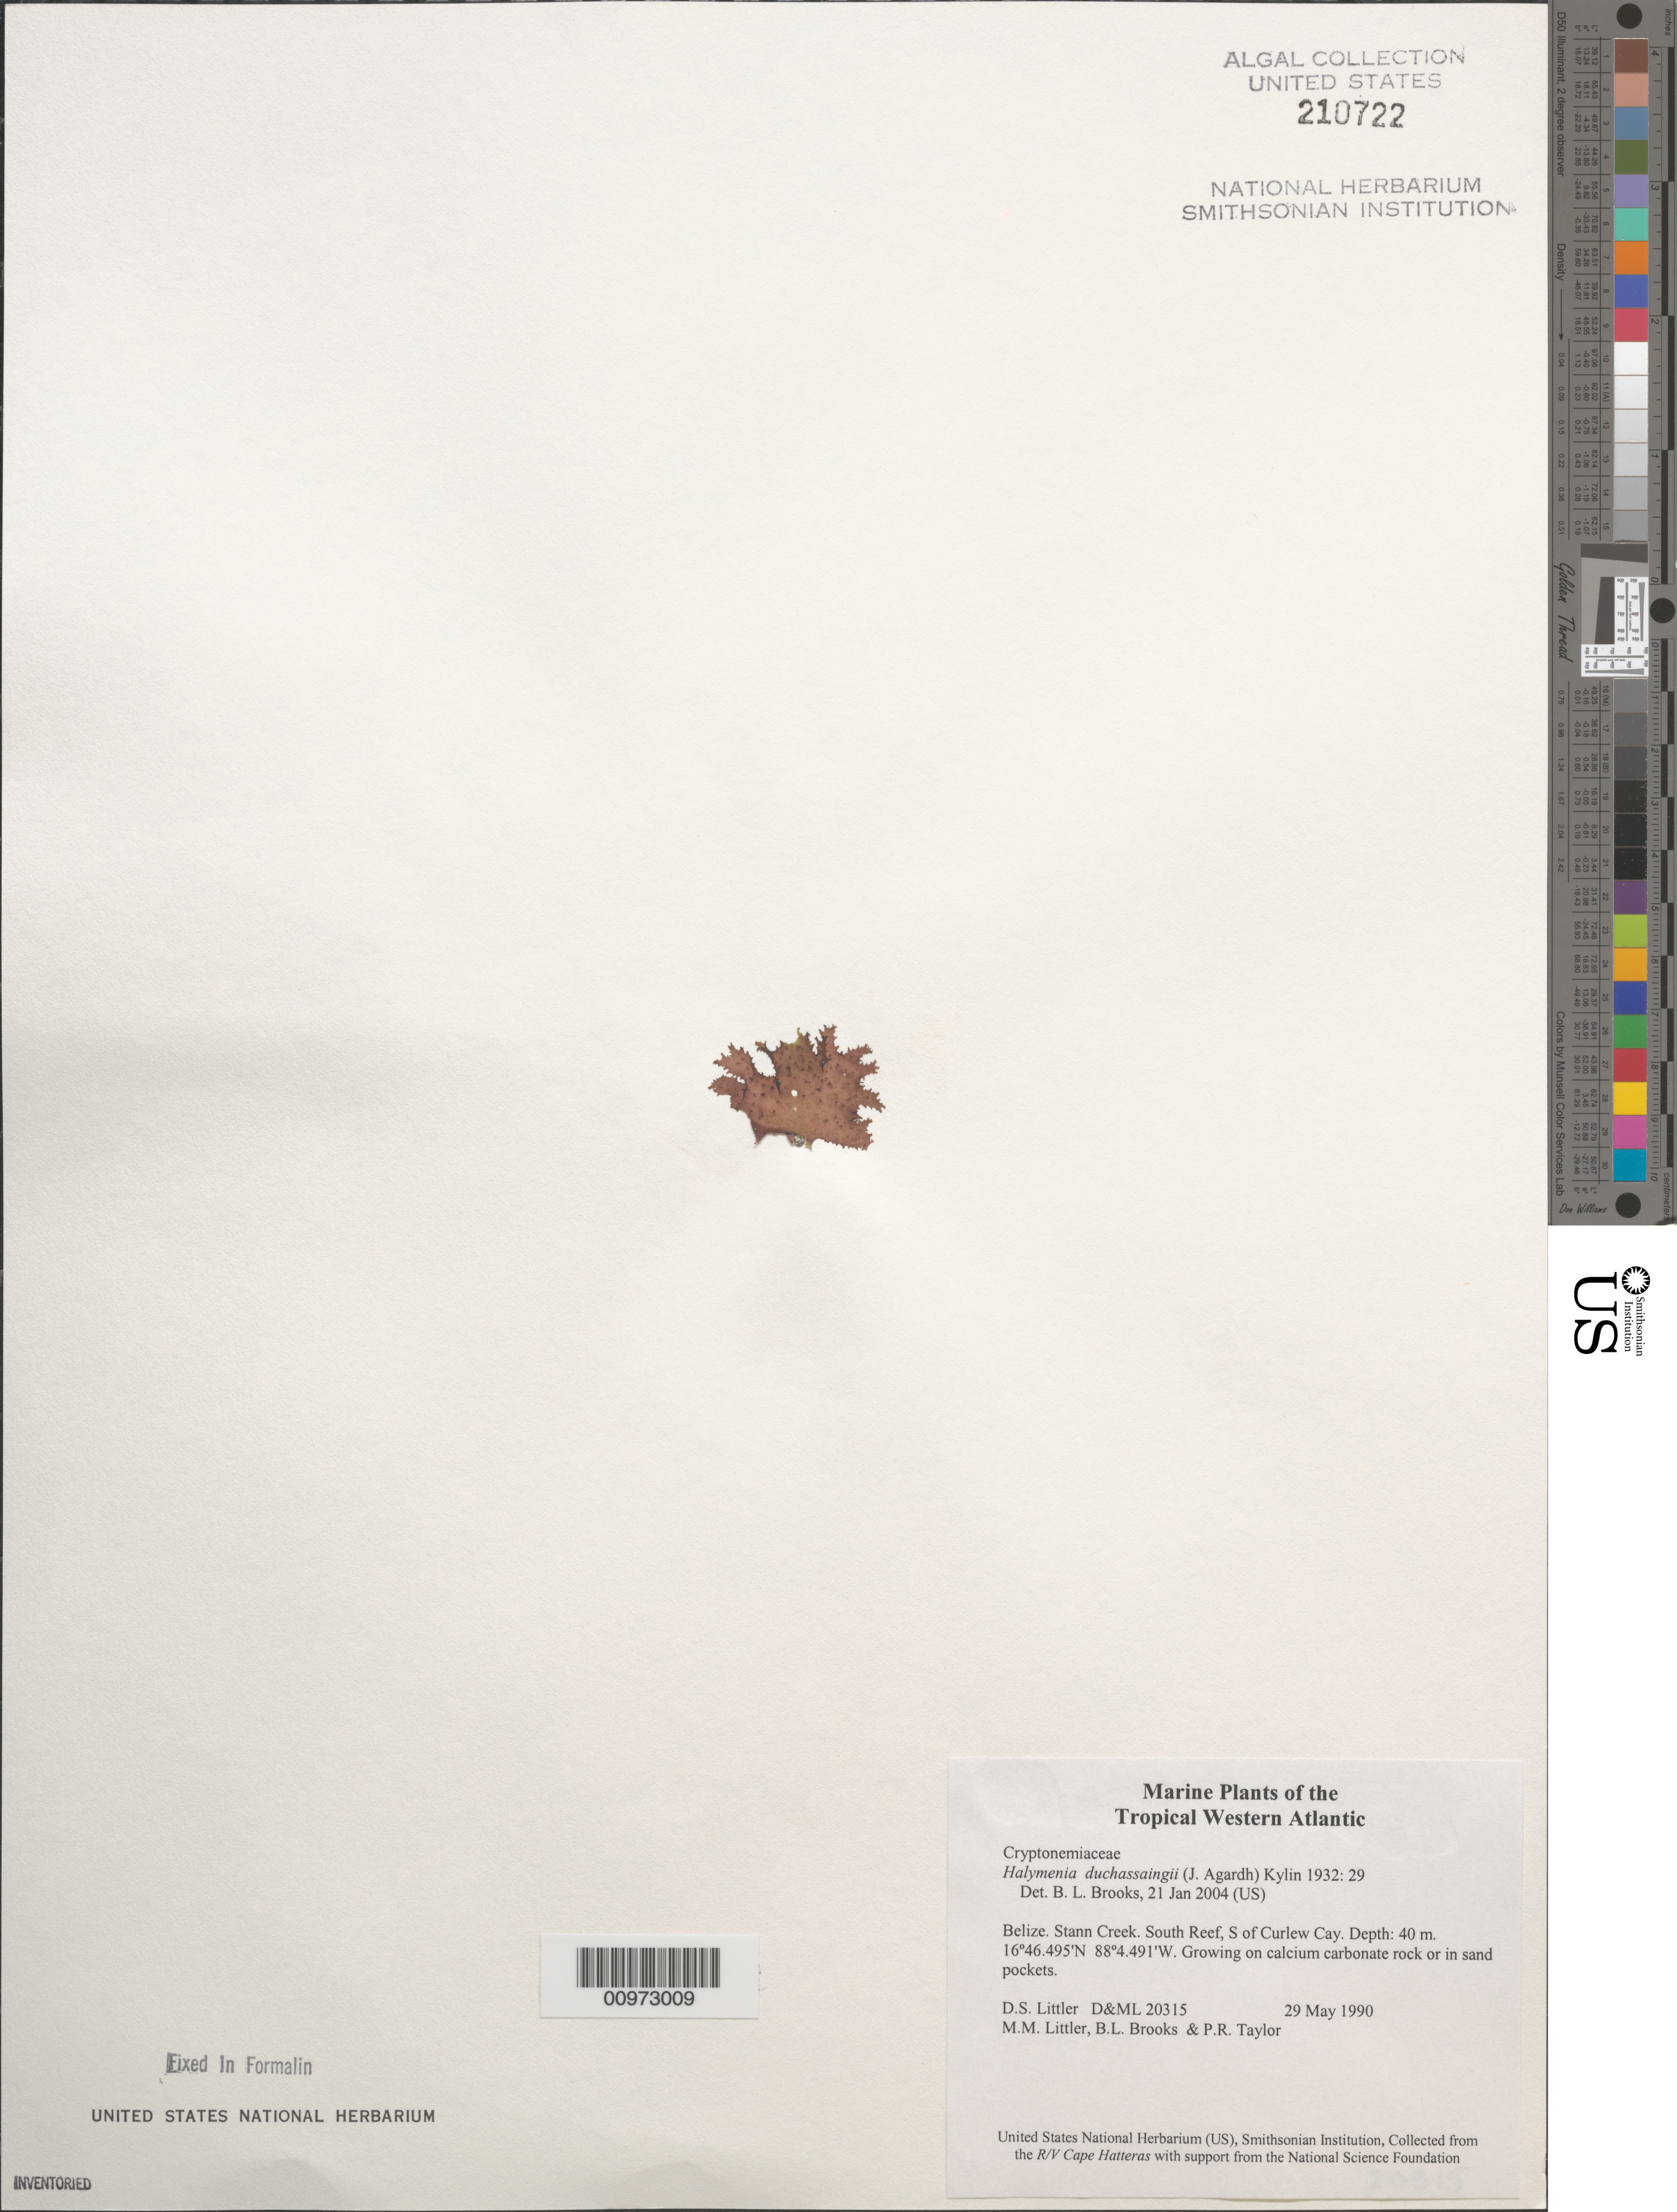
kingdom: Plantae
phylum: Rhodophyta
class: Florideophyceae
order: Halymeniales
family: Halymeniaceae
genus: Halymenia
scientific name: Halymenia duchassaignii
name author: (J. Agardh) Kylin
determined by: Brooks, B. L., (BOT), Smithsonian Institution - National Museum of Natural History (UNITED STATES)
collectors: D. S. Littler, M. M. Littler, B. Brooks & P. R. Taylor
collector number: D&ML 20315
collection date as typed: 29 May 1990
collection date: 1990-05-29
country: Belize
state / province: Stann Creek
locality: South Reef, south of Curlew Cay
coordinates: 16 46.495'N, 88 4.491'W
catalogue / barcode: US 210722